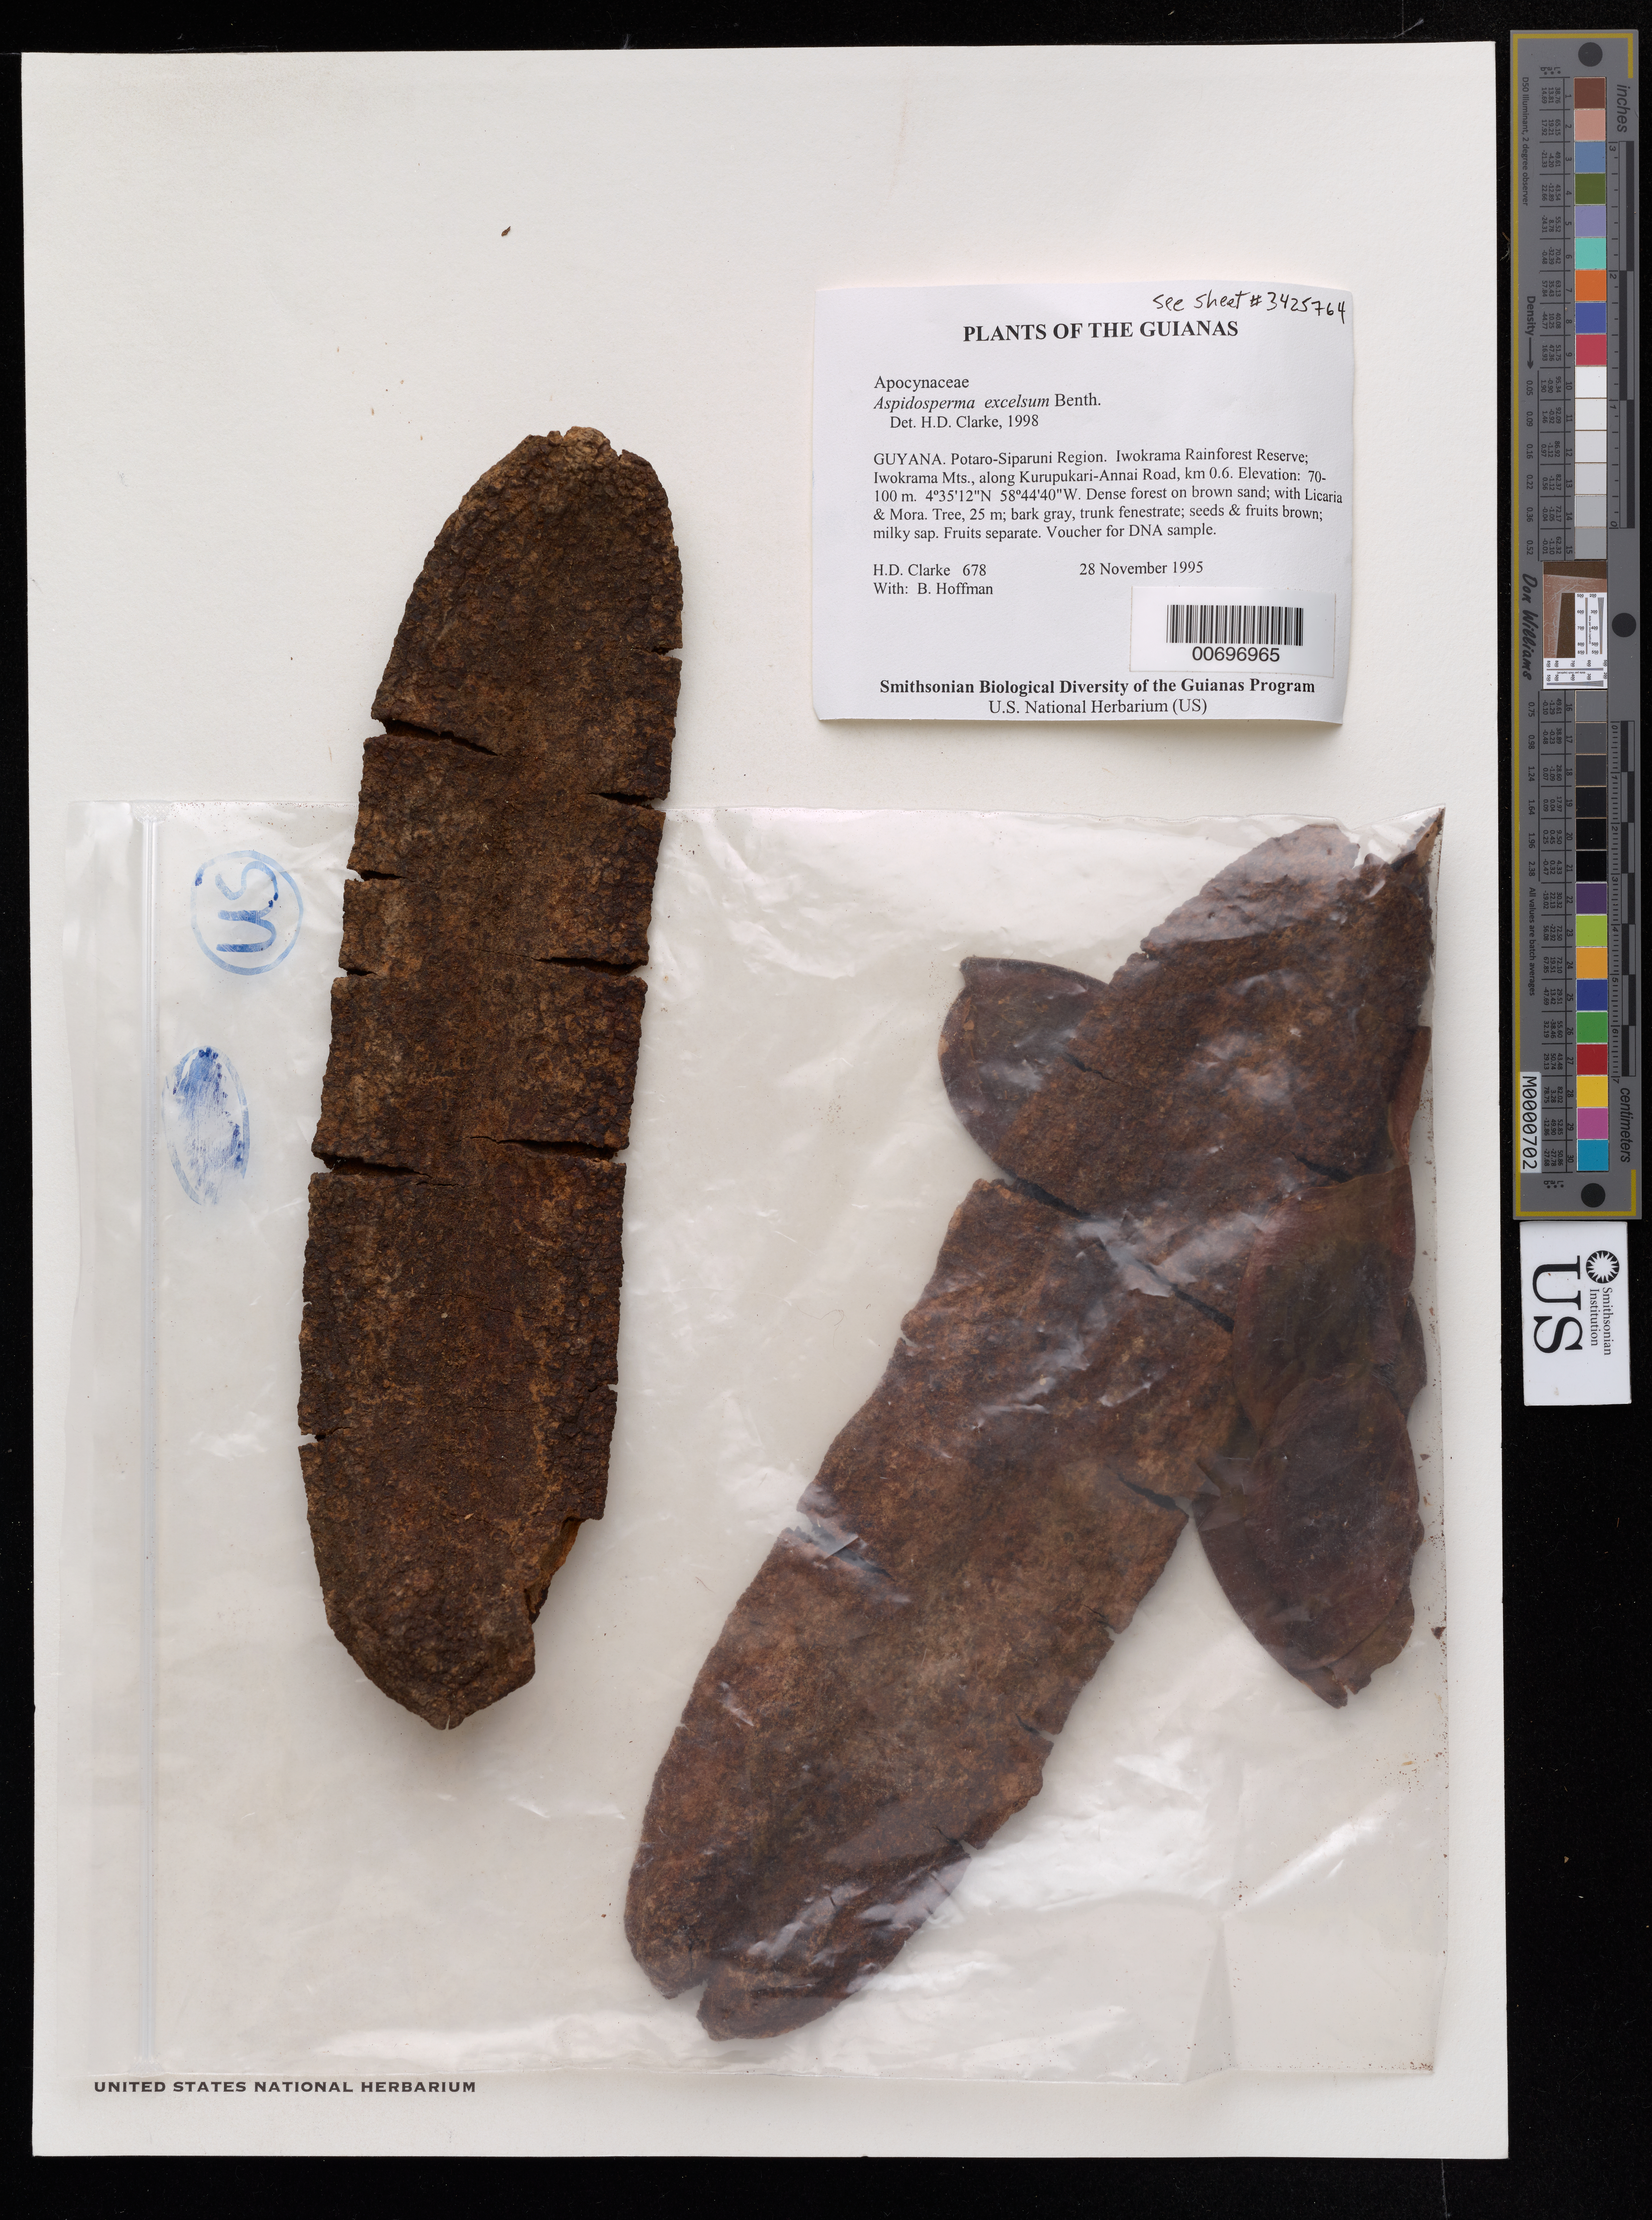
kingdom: Plantae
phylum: Tracheophyta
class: Magnoliopsida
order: Gentianales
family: Apocynaceae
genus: Aspidosperma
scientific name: Aspidosperma excelsum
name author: Benth.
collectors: H. D. Clarke & B. Hoffman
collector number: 678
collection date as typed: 28 November 1995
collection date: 1995-11-28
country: Guyana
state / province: Potaro-Siparuni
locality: Iwokrama Rainforest Reserve; Iwokrama Mts., along Kurupukari-Annai Road, km 0.6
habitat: Dense forest on brown sand; with Licaria & Mora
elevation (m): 70